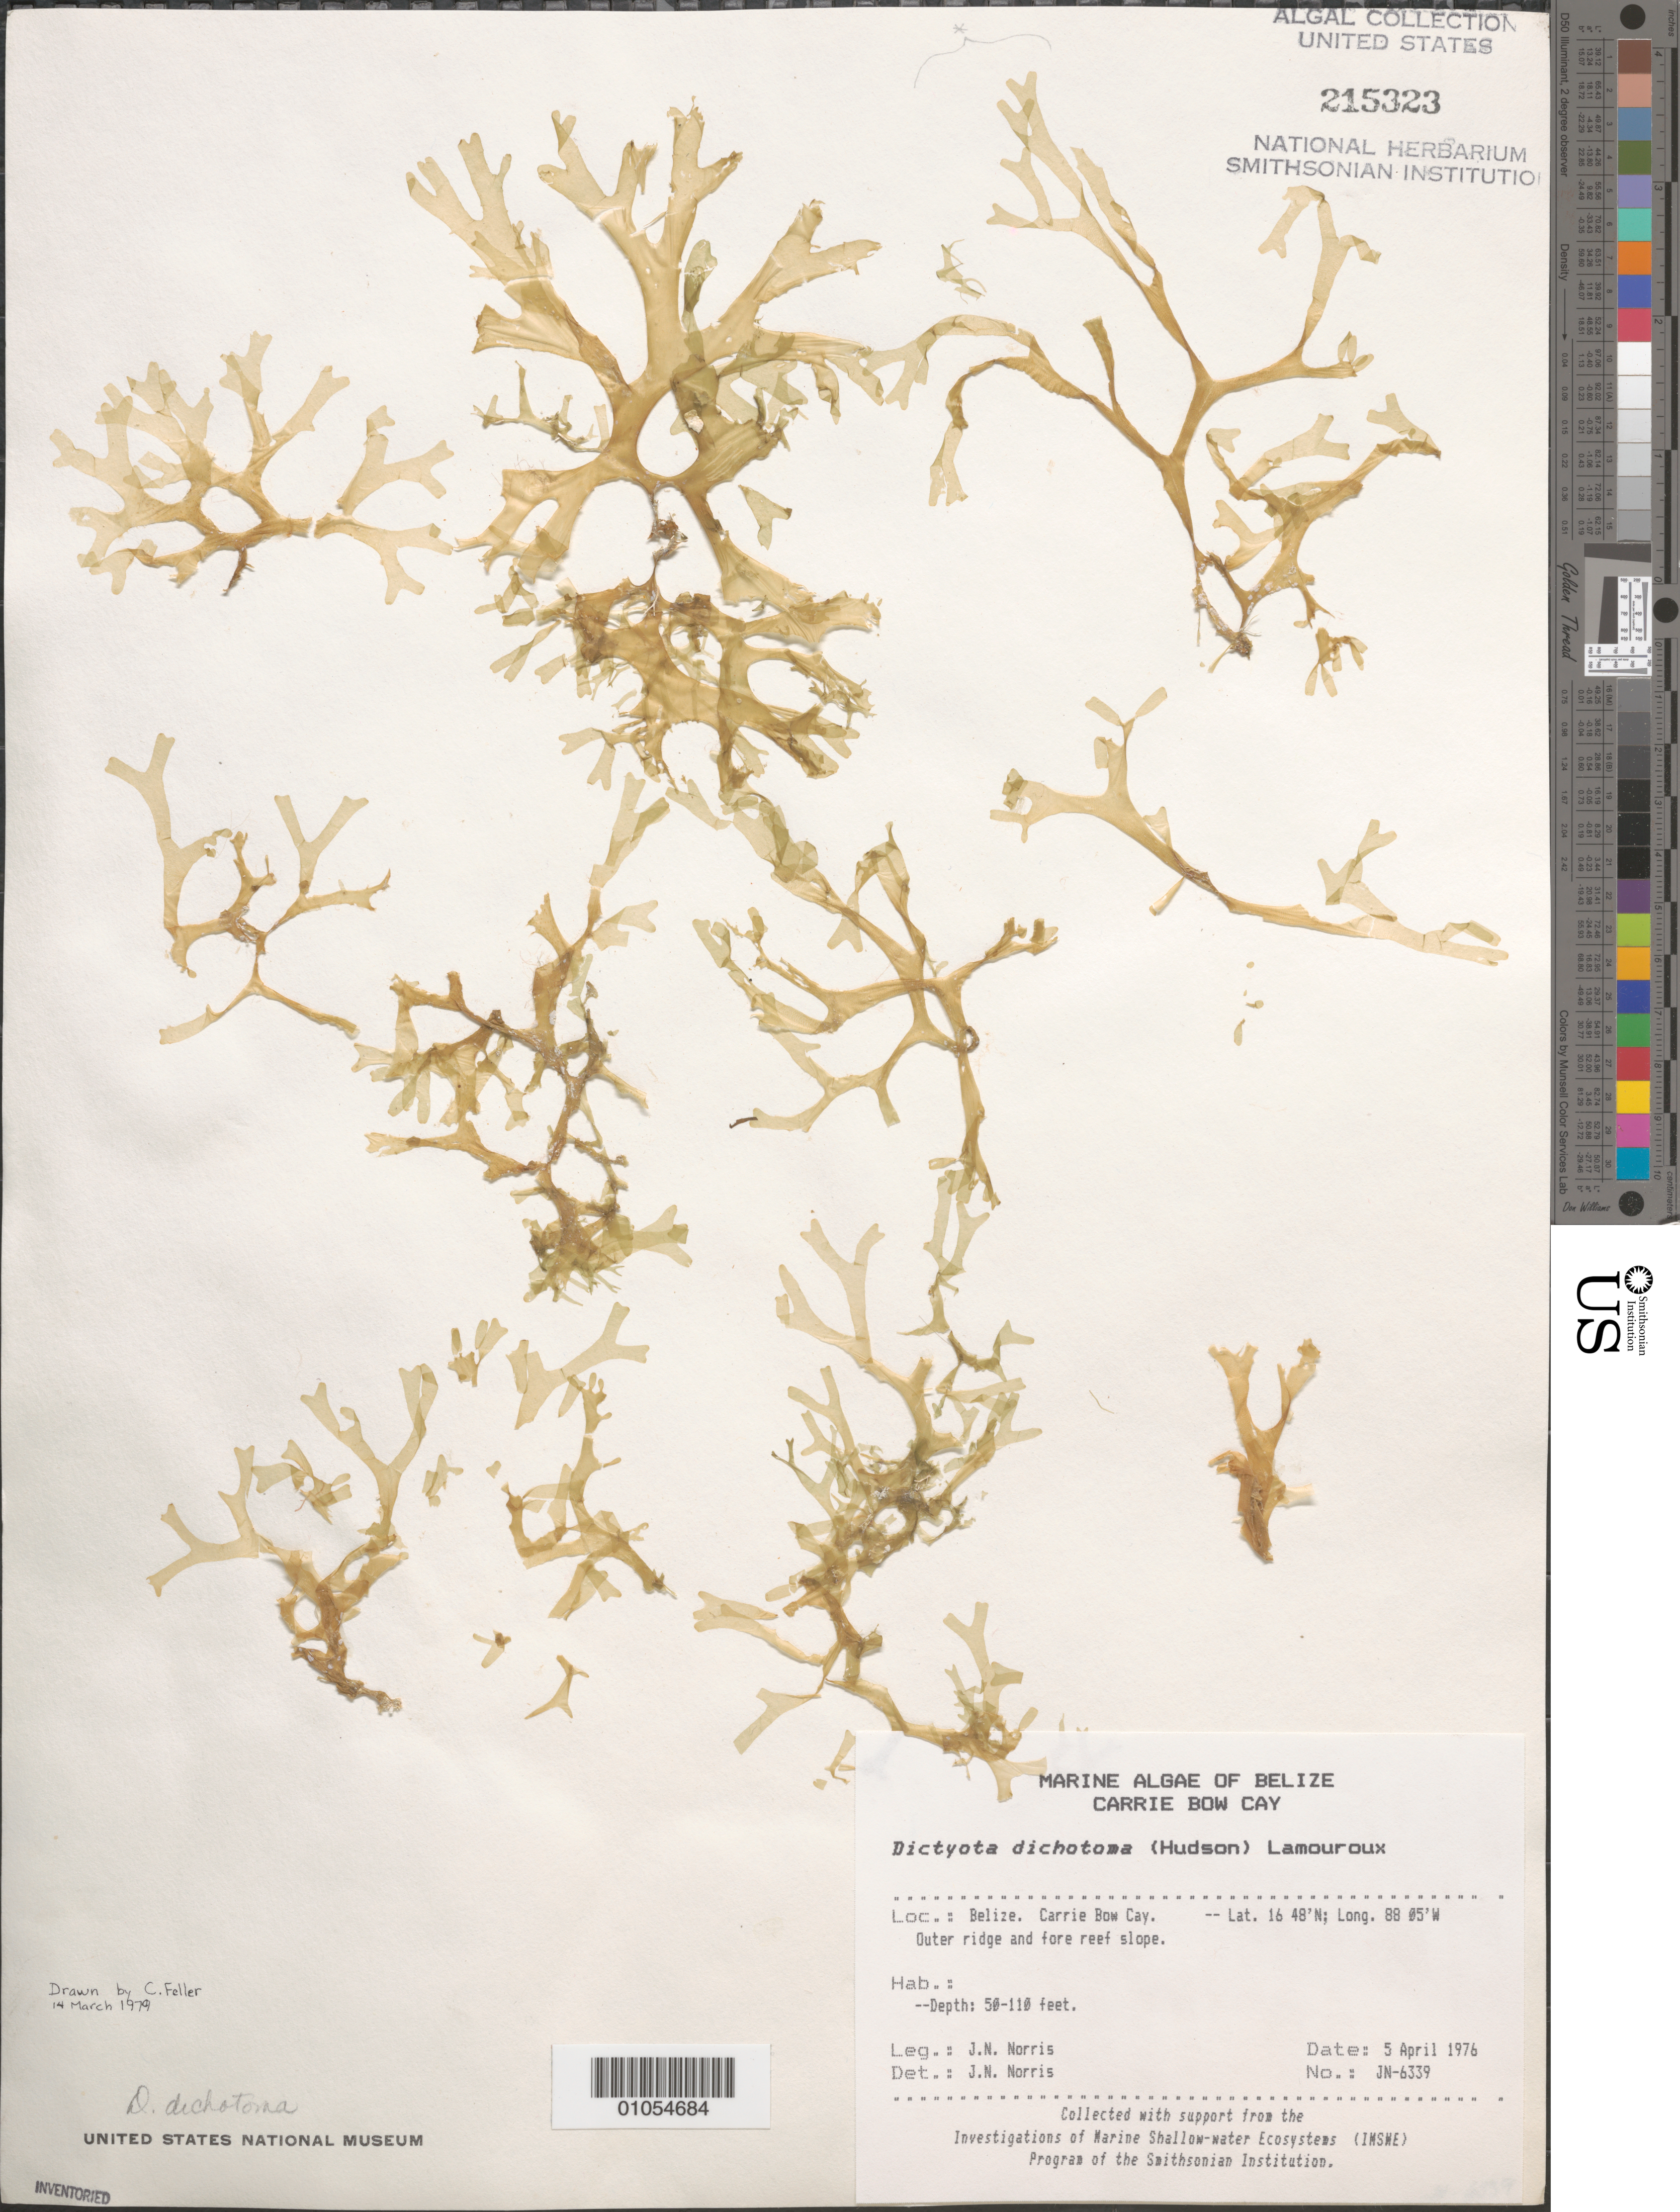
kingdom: Chromista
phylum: Ochrophyta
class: Phaeophyceae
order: Dictyotales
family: Dictyotaceae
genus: Dictyota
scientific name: Dictyota dichotoma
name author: (Huds.) J.V.Lamouroux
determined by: Norris, James N.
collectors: J. N. Norris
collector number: JN-6339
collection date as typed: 05 Apr 1976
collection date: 1976-04-05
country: Belize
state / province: Stann Creek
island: Carrie Bow Cay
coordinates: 16 48'N, 88 05'W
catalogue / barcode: US 215323